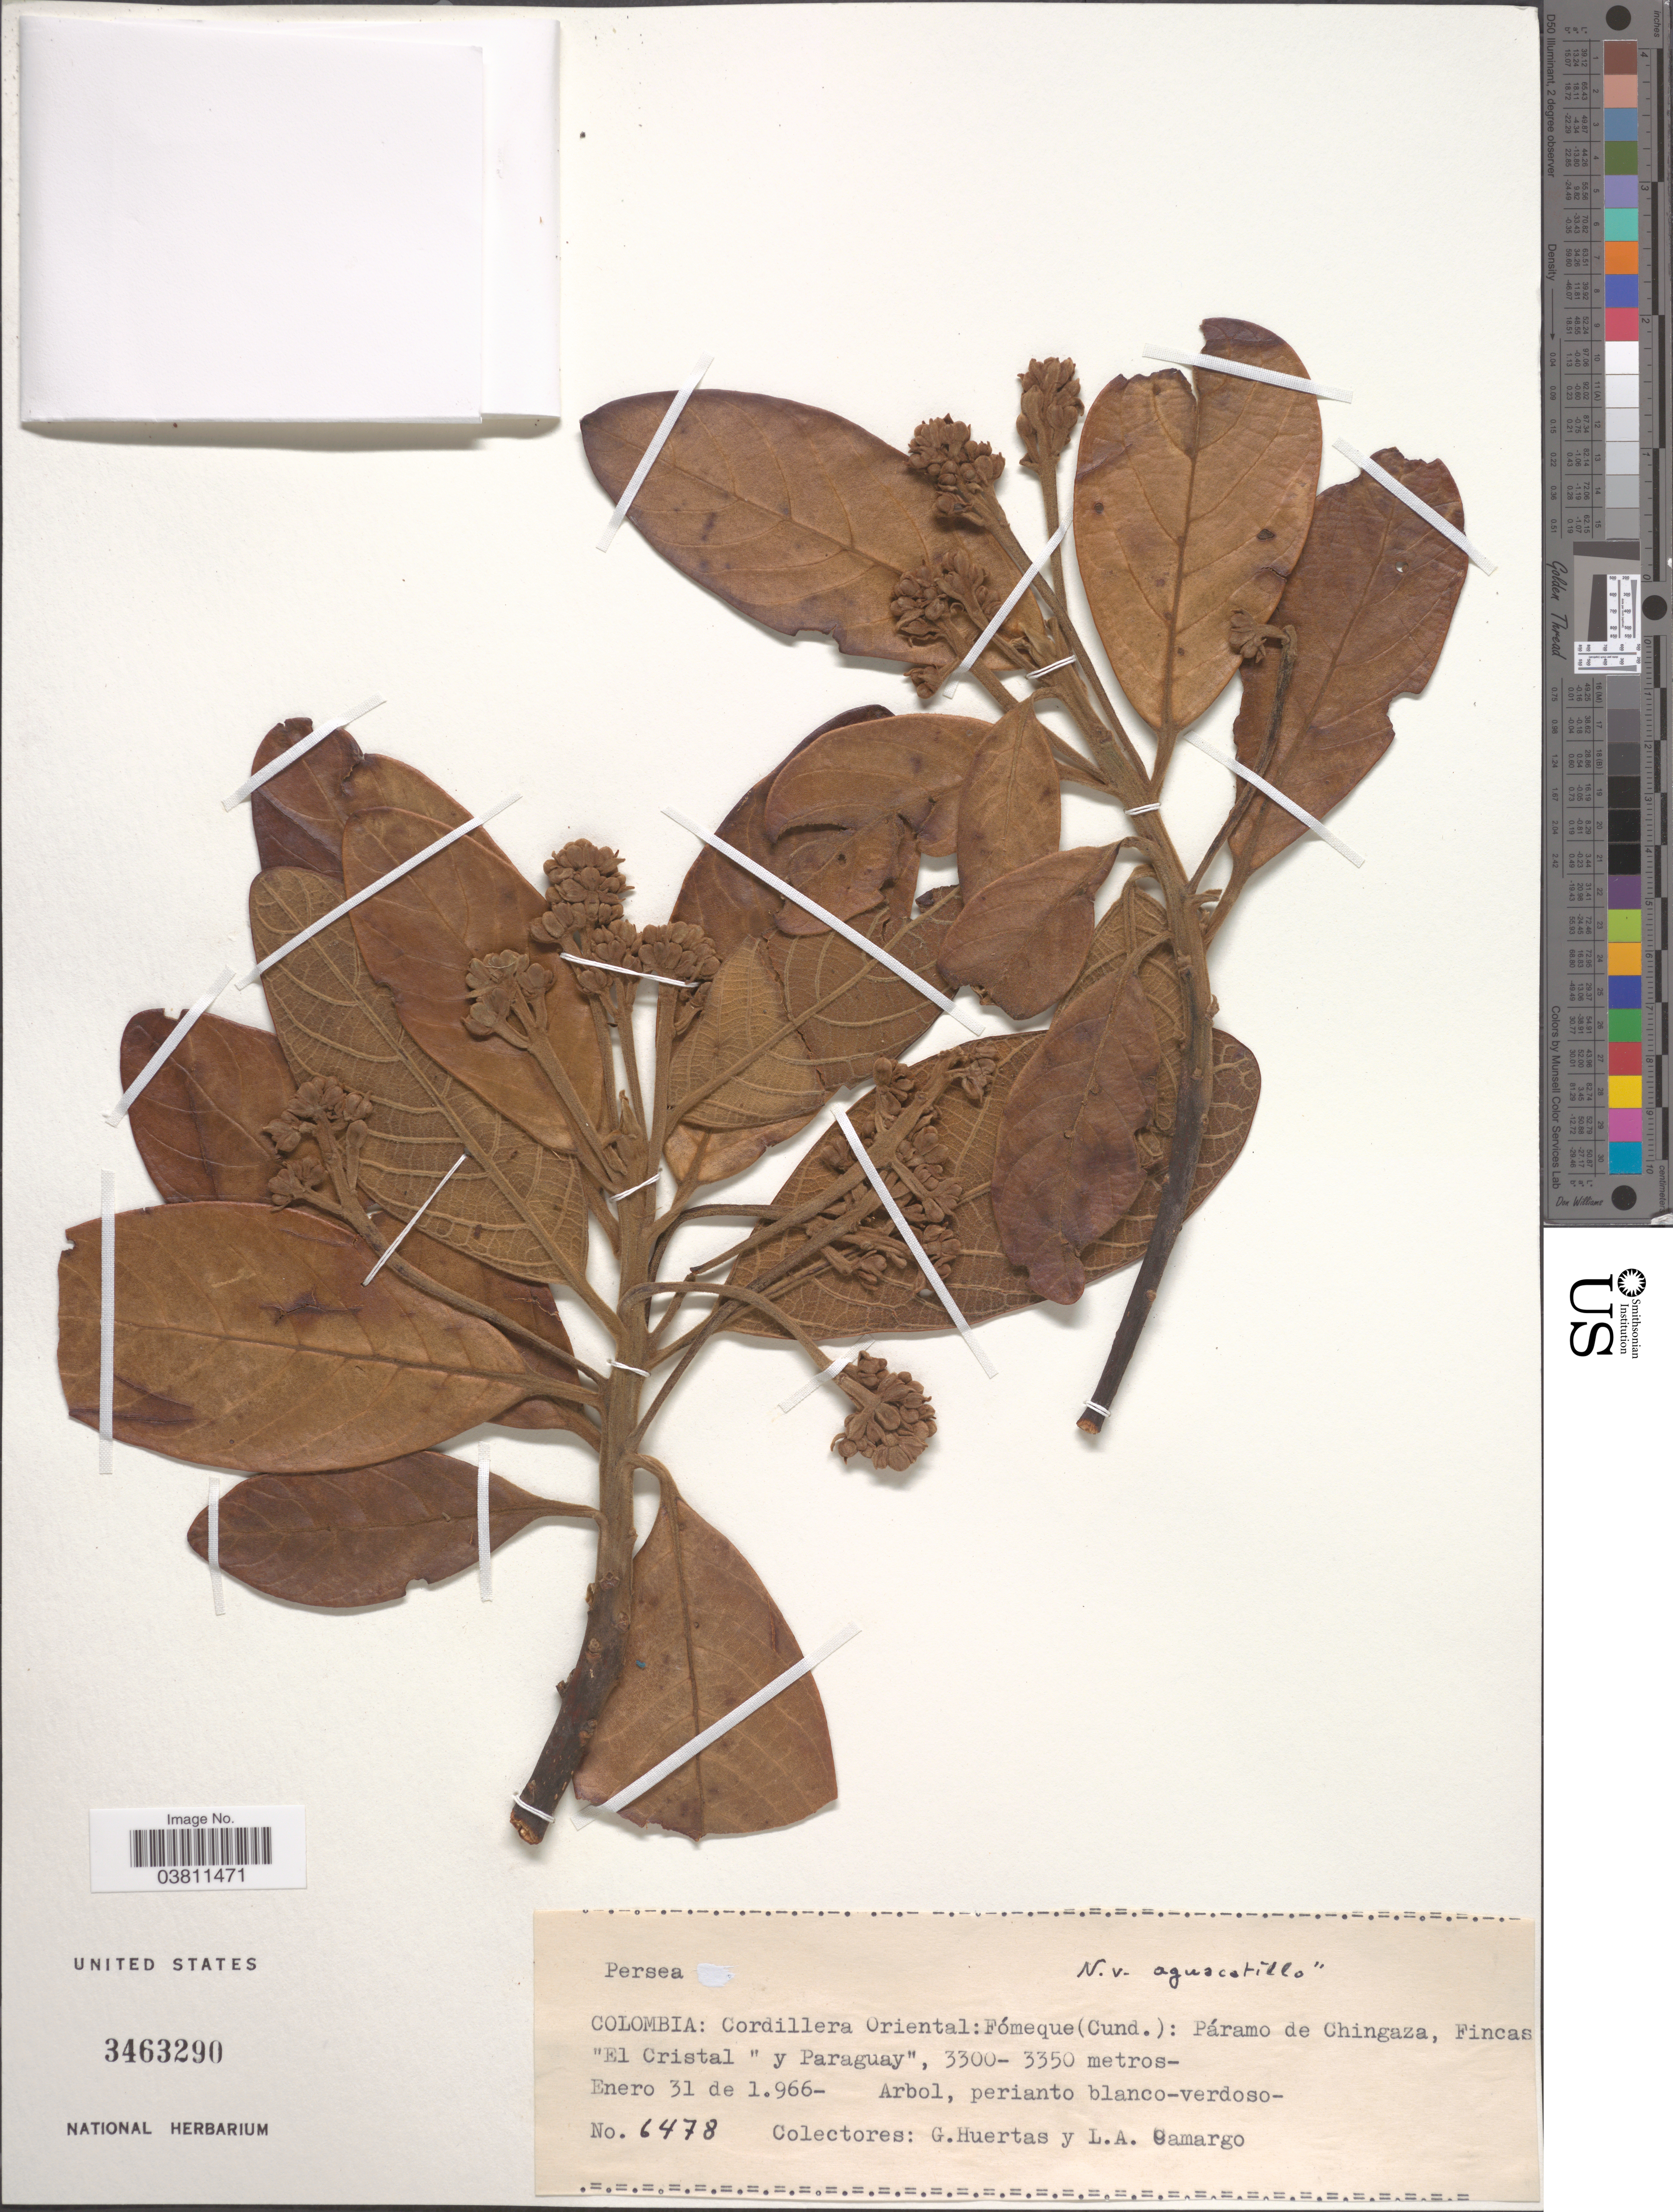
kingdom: Plantae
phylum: Tracheophyta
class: Magnoliopsida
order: Laurales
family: Lauraceae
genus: Persea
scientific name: Persea sp.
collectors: G. Huertas & L. A. Camargo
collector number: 6478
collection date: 1966-01-31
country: Colombia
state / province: Cundinamarca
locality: Cordillera Oriental: Fómeque (Cund.): Páramo de Chingaza, Fincas 'El Crista' y Paraguay'.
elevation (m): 3300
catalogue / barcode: US 3463290